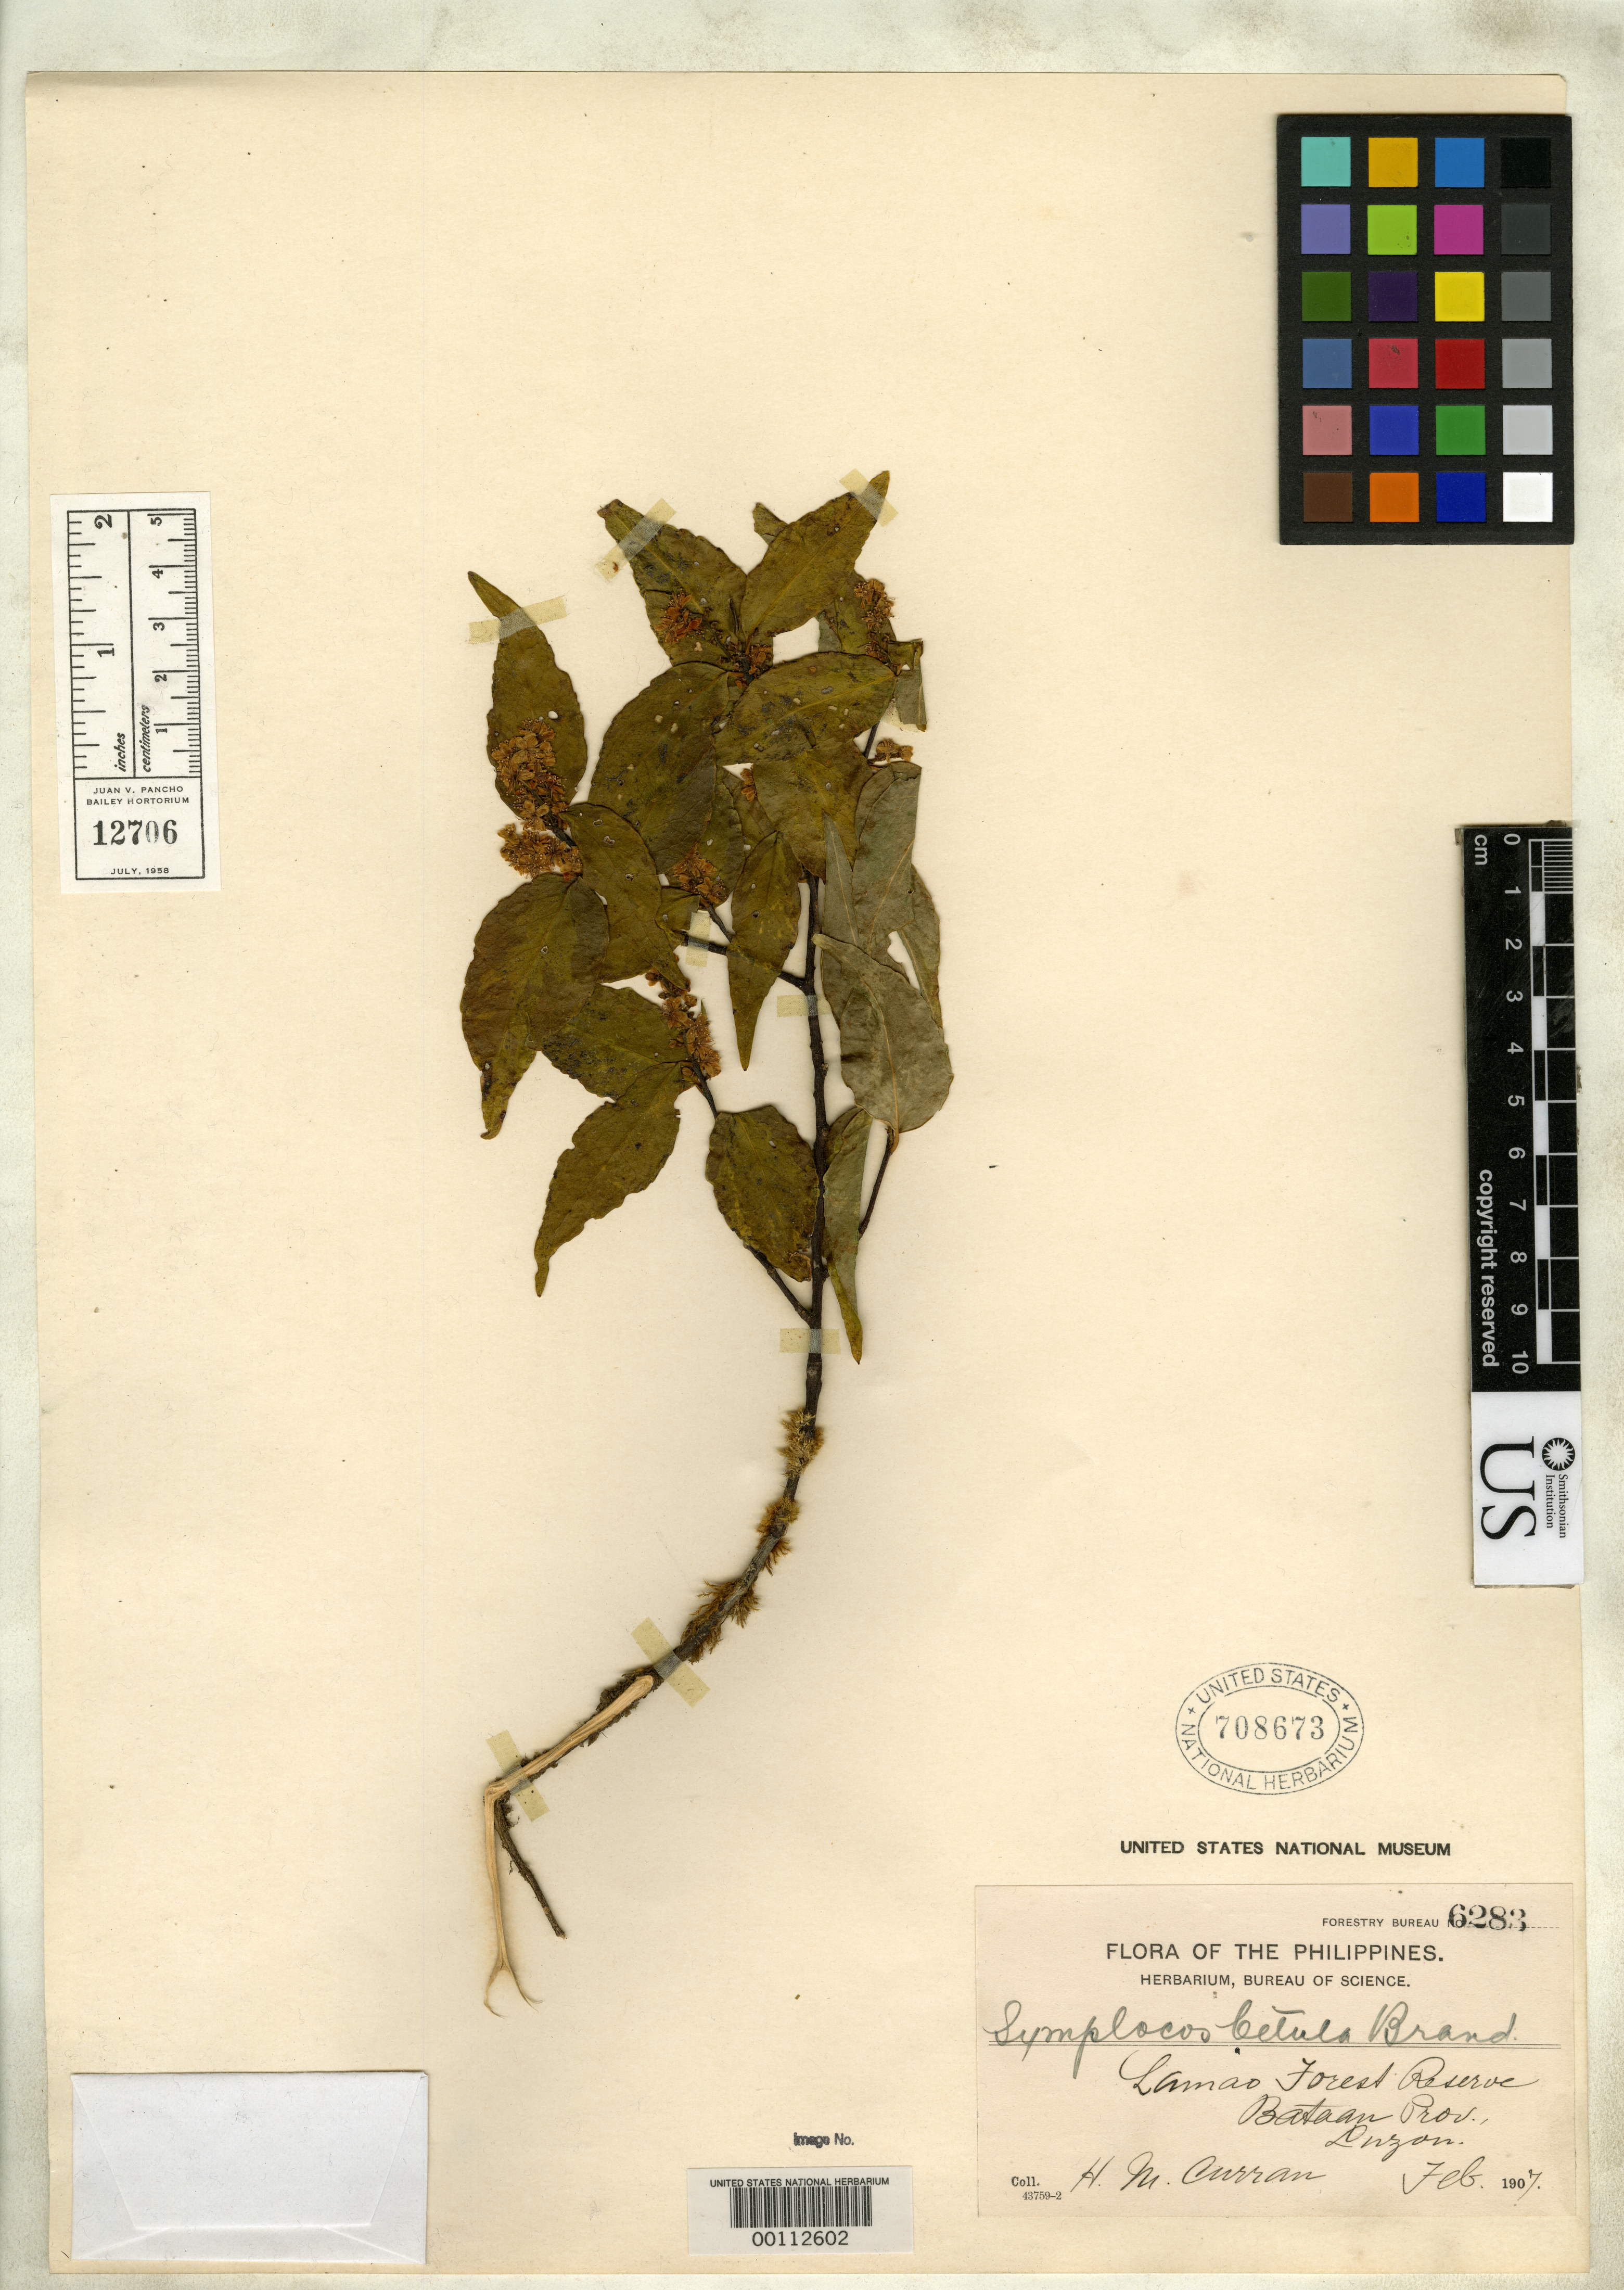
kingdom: Plantae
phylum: Tracheophyta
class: Magnoliopsida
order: Ericales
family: Symplocaceae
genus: Symplocos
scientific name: Symplocos betula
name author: Brand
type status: Isotype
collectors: H. M. Curran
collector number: Bur. Sci. 6283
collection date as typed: Feb 1907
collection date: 1907-02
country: Philippines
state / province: Central Luzon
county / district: Bataan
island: Luzon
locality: Lamao Forest Reserve, Mt. Mariveles.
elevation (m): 1000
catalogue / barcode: US 708673